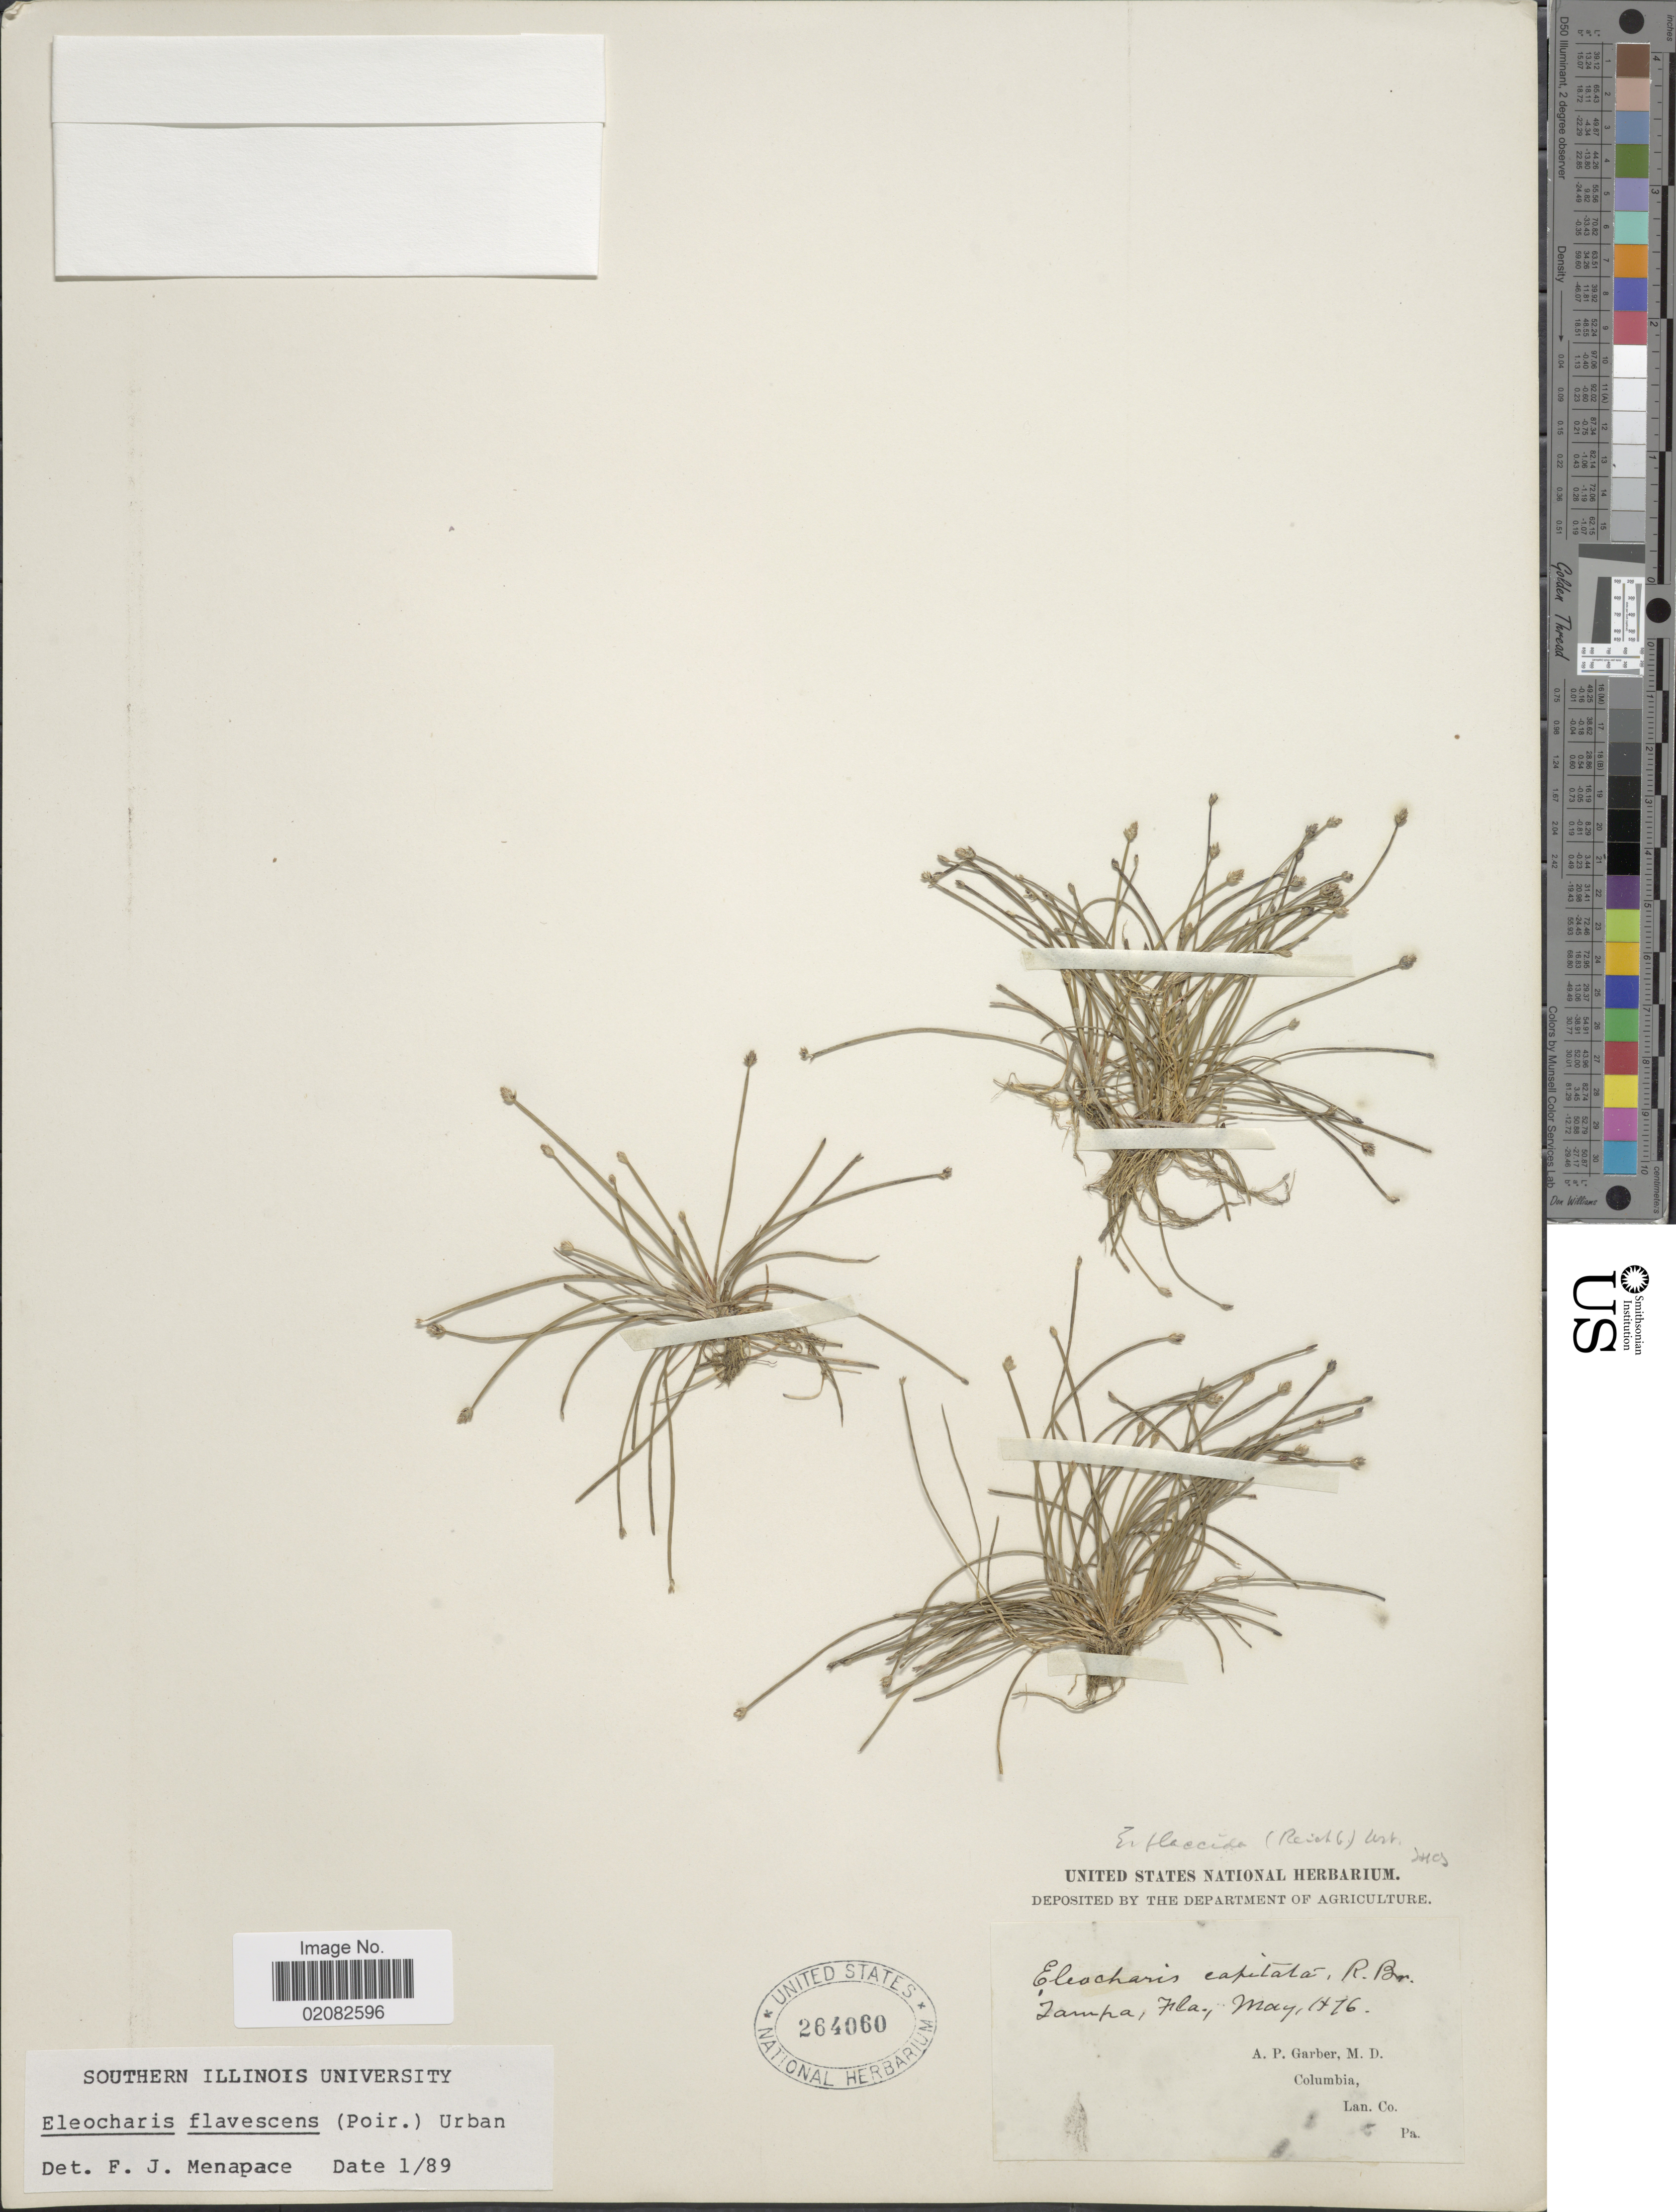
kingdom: Plantae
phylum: Tracheophyta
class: Liliopsida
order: Poales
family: Cyperaceae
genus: Eleocharis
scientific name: Eleocharis flavescens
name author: (Poir.) Urb.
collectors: A. P. Garber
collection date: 1876-05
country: United States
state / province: Florida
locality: Tampa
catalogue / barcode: US 264060